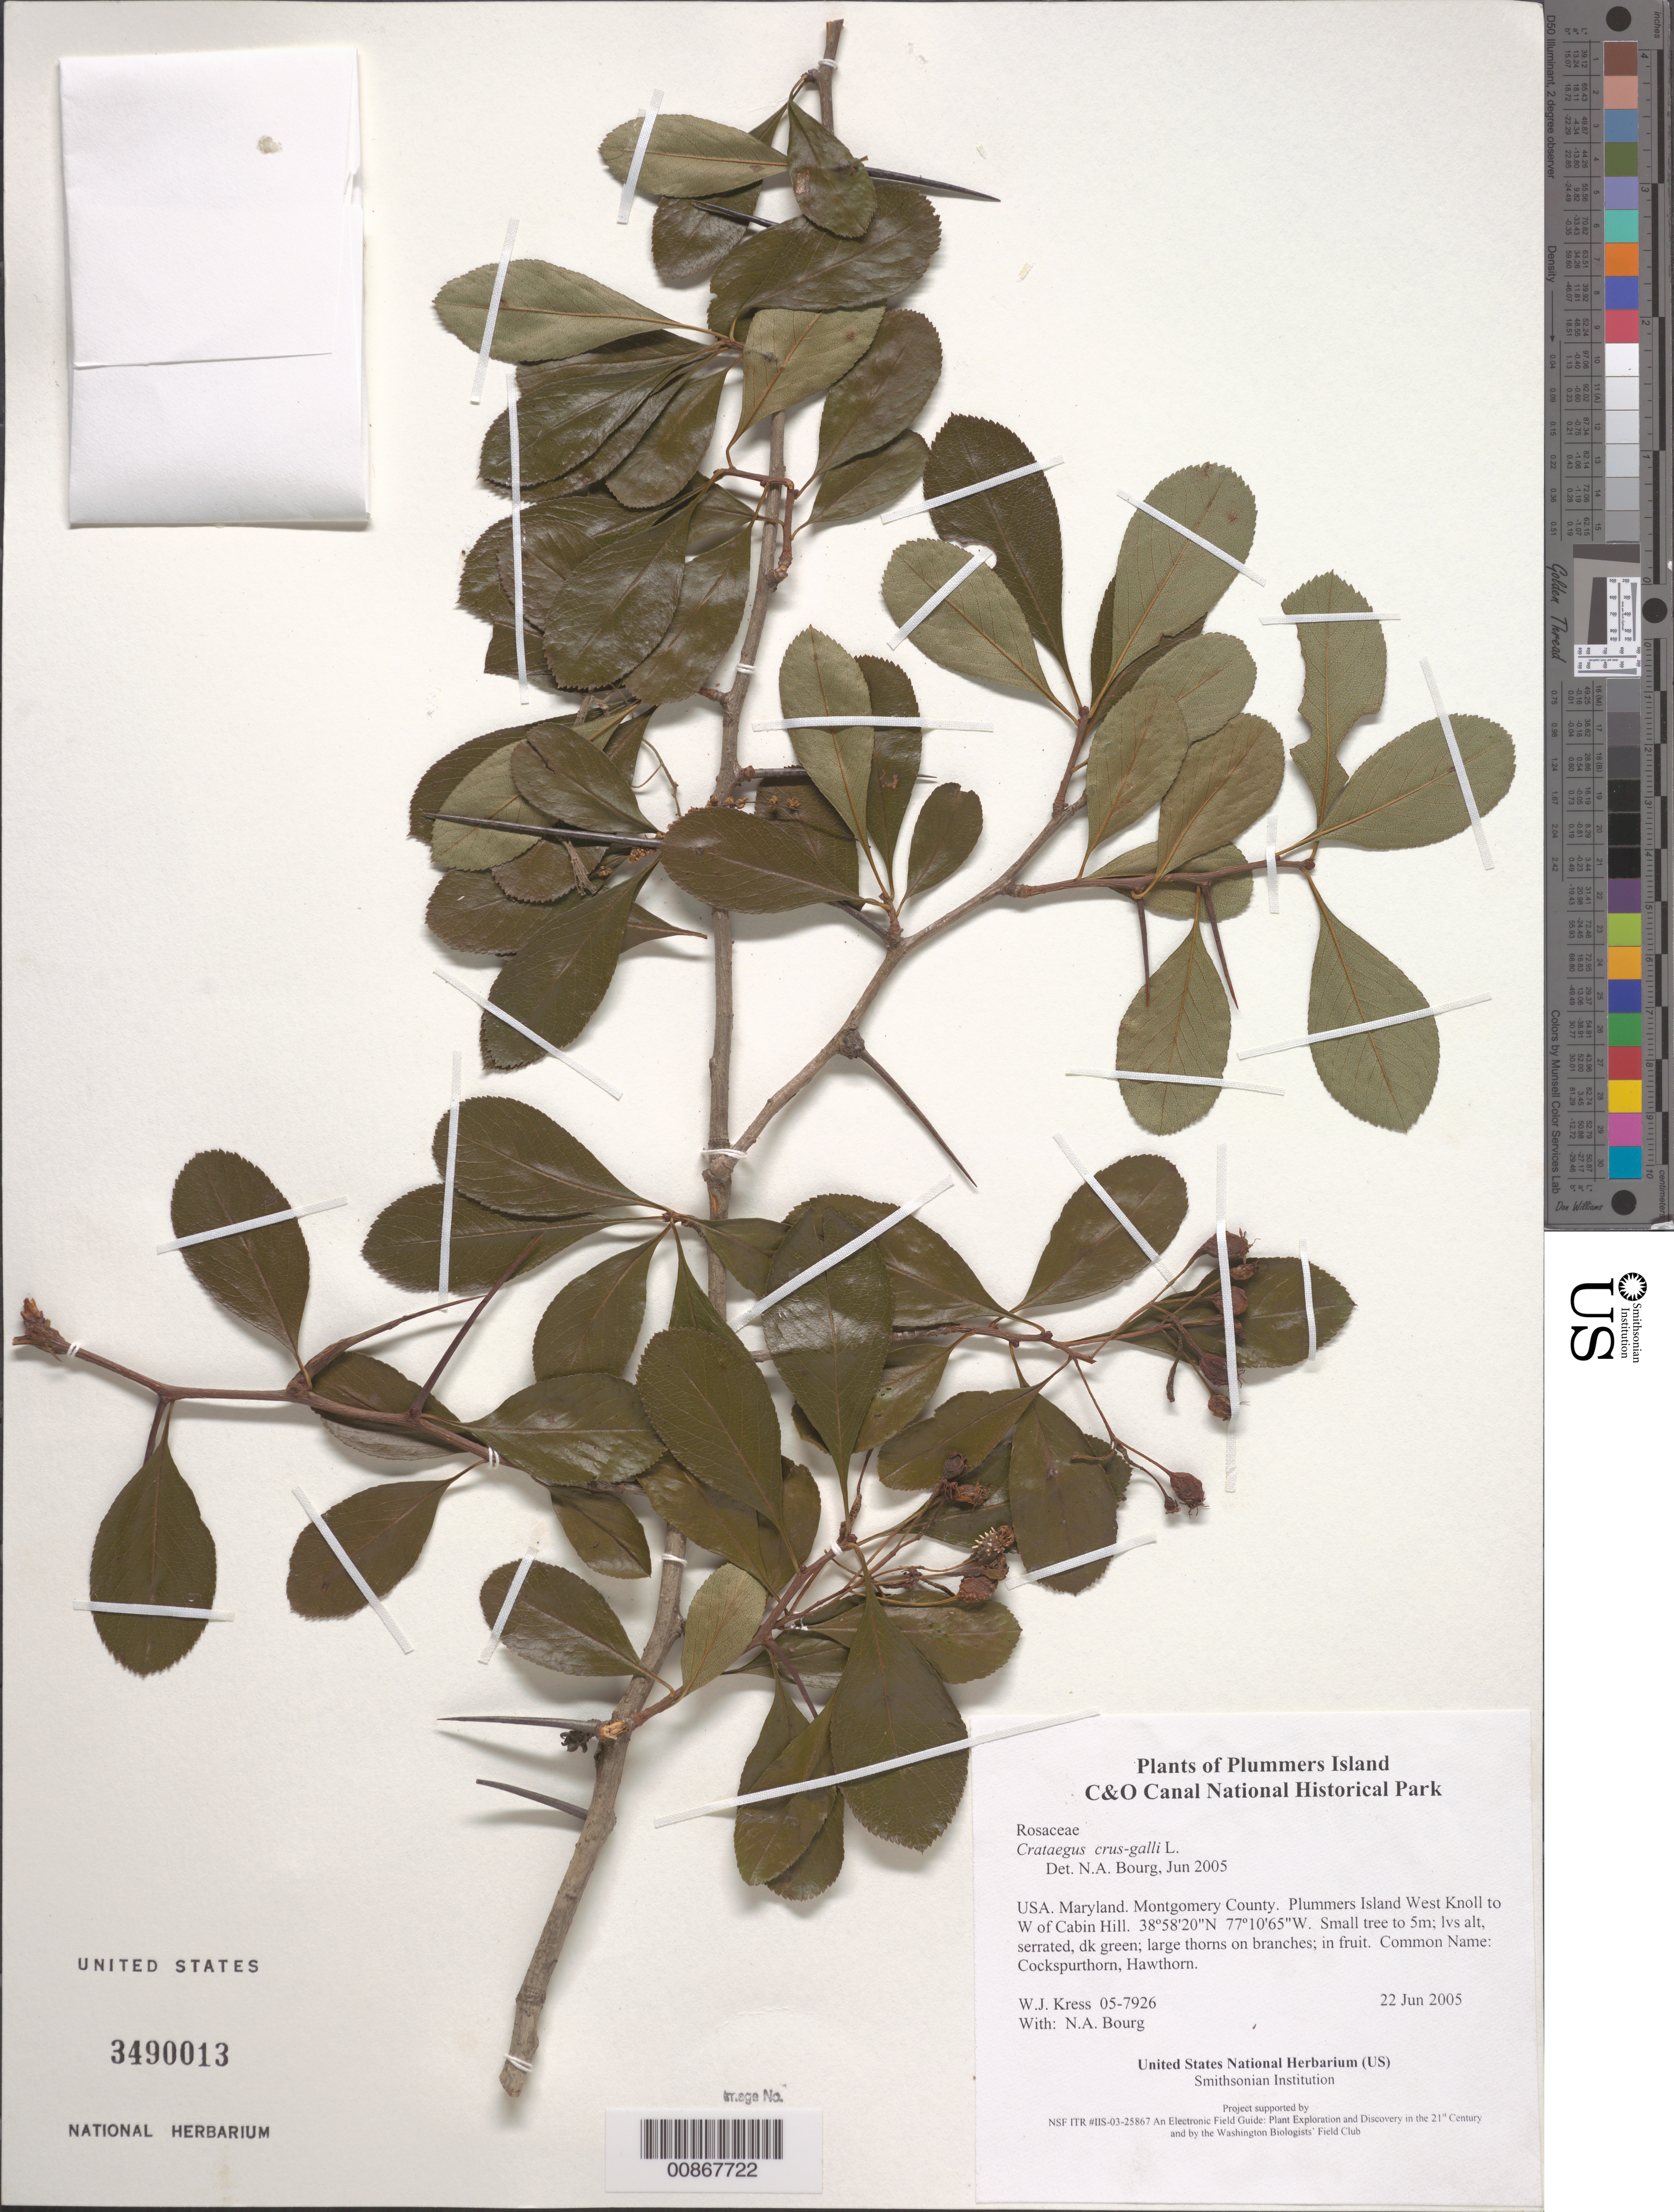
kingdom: Plantae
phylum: Tracheophyta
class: Magnoliopsida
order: Rosales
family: Rosaceae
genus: Crataegus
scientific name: Crataegus crus-galli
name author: L.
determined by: Bourg, N. A.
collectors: W. J. Kress & N. A. Bourg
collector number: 05-7926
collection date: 2005-06-22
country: United States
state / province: Maryland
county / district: Montgomery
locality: Chesapeake and Ohio Canal National Historical Park, Plummers Island West Knoll to W of Cabin Hill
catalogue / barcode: US 3490013